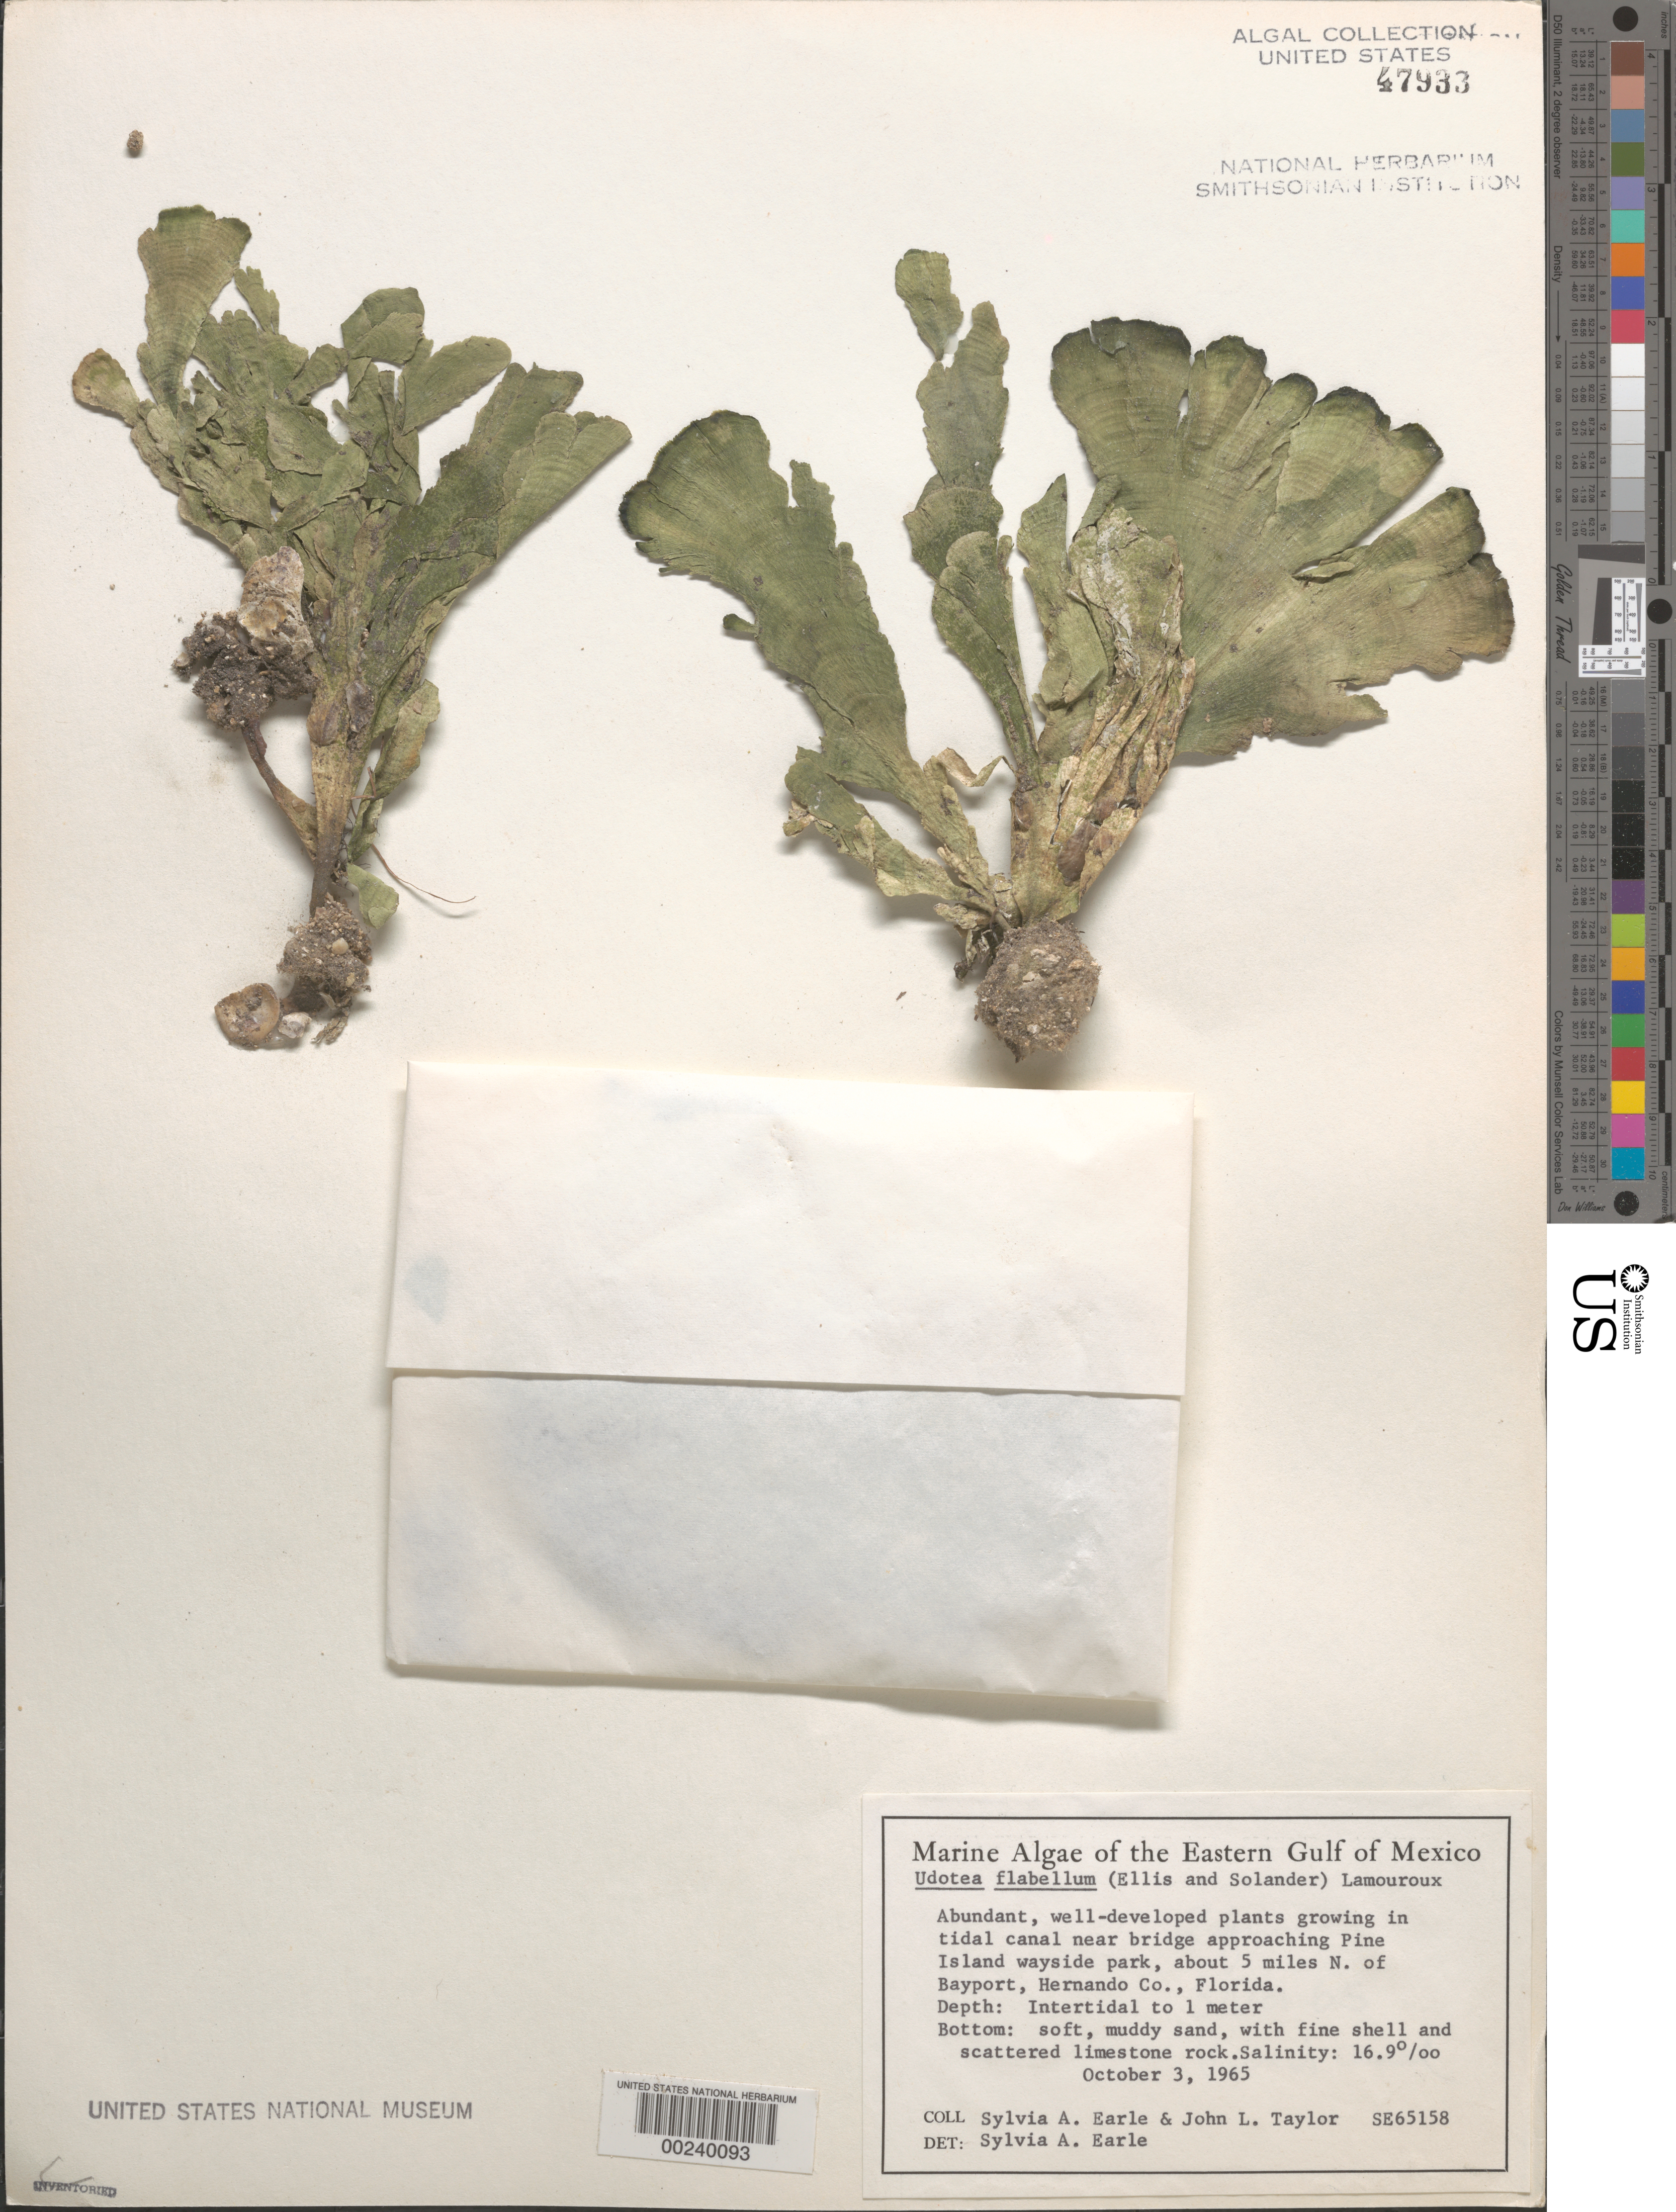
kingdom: Plantae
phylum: Chlorophyta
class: Ulvophyceae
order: Bryopsidales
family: Udoteaceae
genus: Udotea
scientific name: Udotea flabellum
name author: (J. Ellis & Sol.) M. Howe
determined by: Earle, S. A.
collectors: S. A. Earle & J. L. Taylor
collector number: SE 65158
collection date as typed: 03 Oct 1965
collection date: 1965-10-03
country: United States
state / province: Florida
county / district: Hernando County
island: Pine Island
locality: Near Pine Island Wayside Park, ca. 5 miles north of Bayside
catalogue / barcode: US 47933